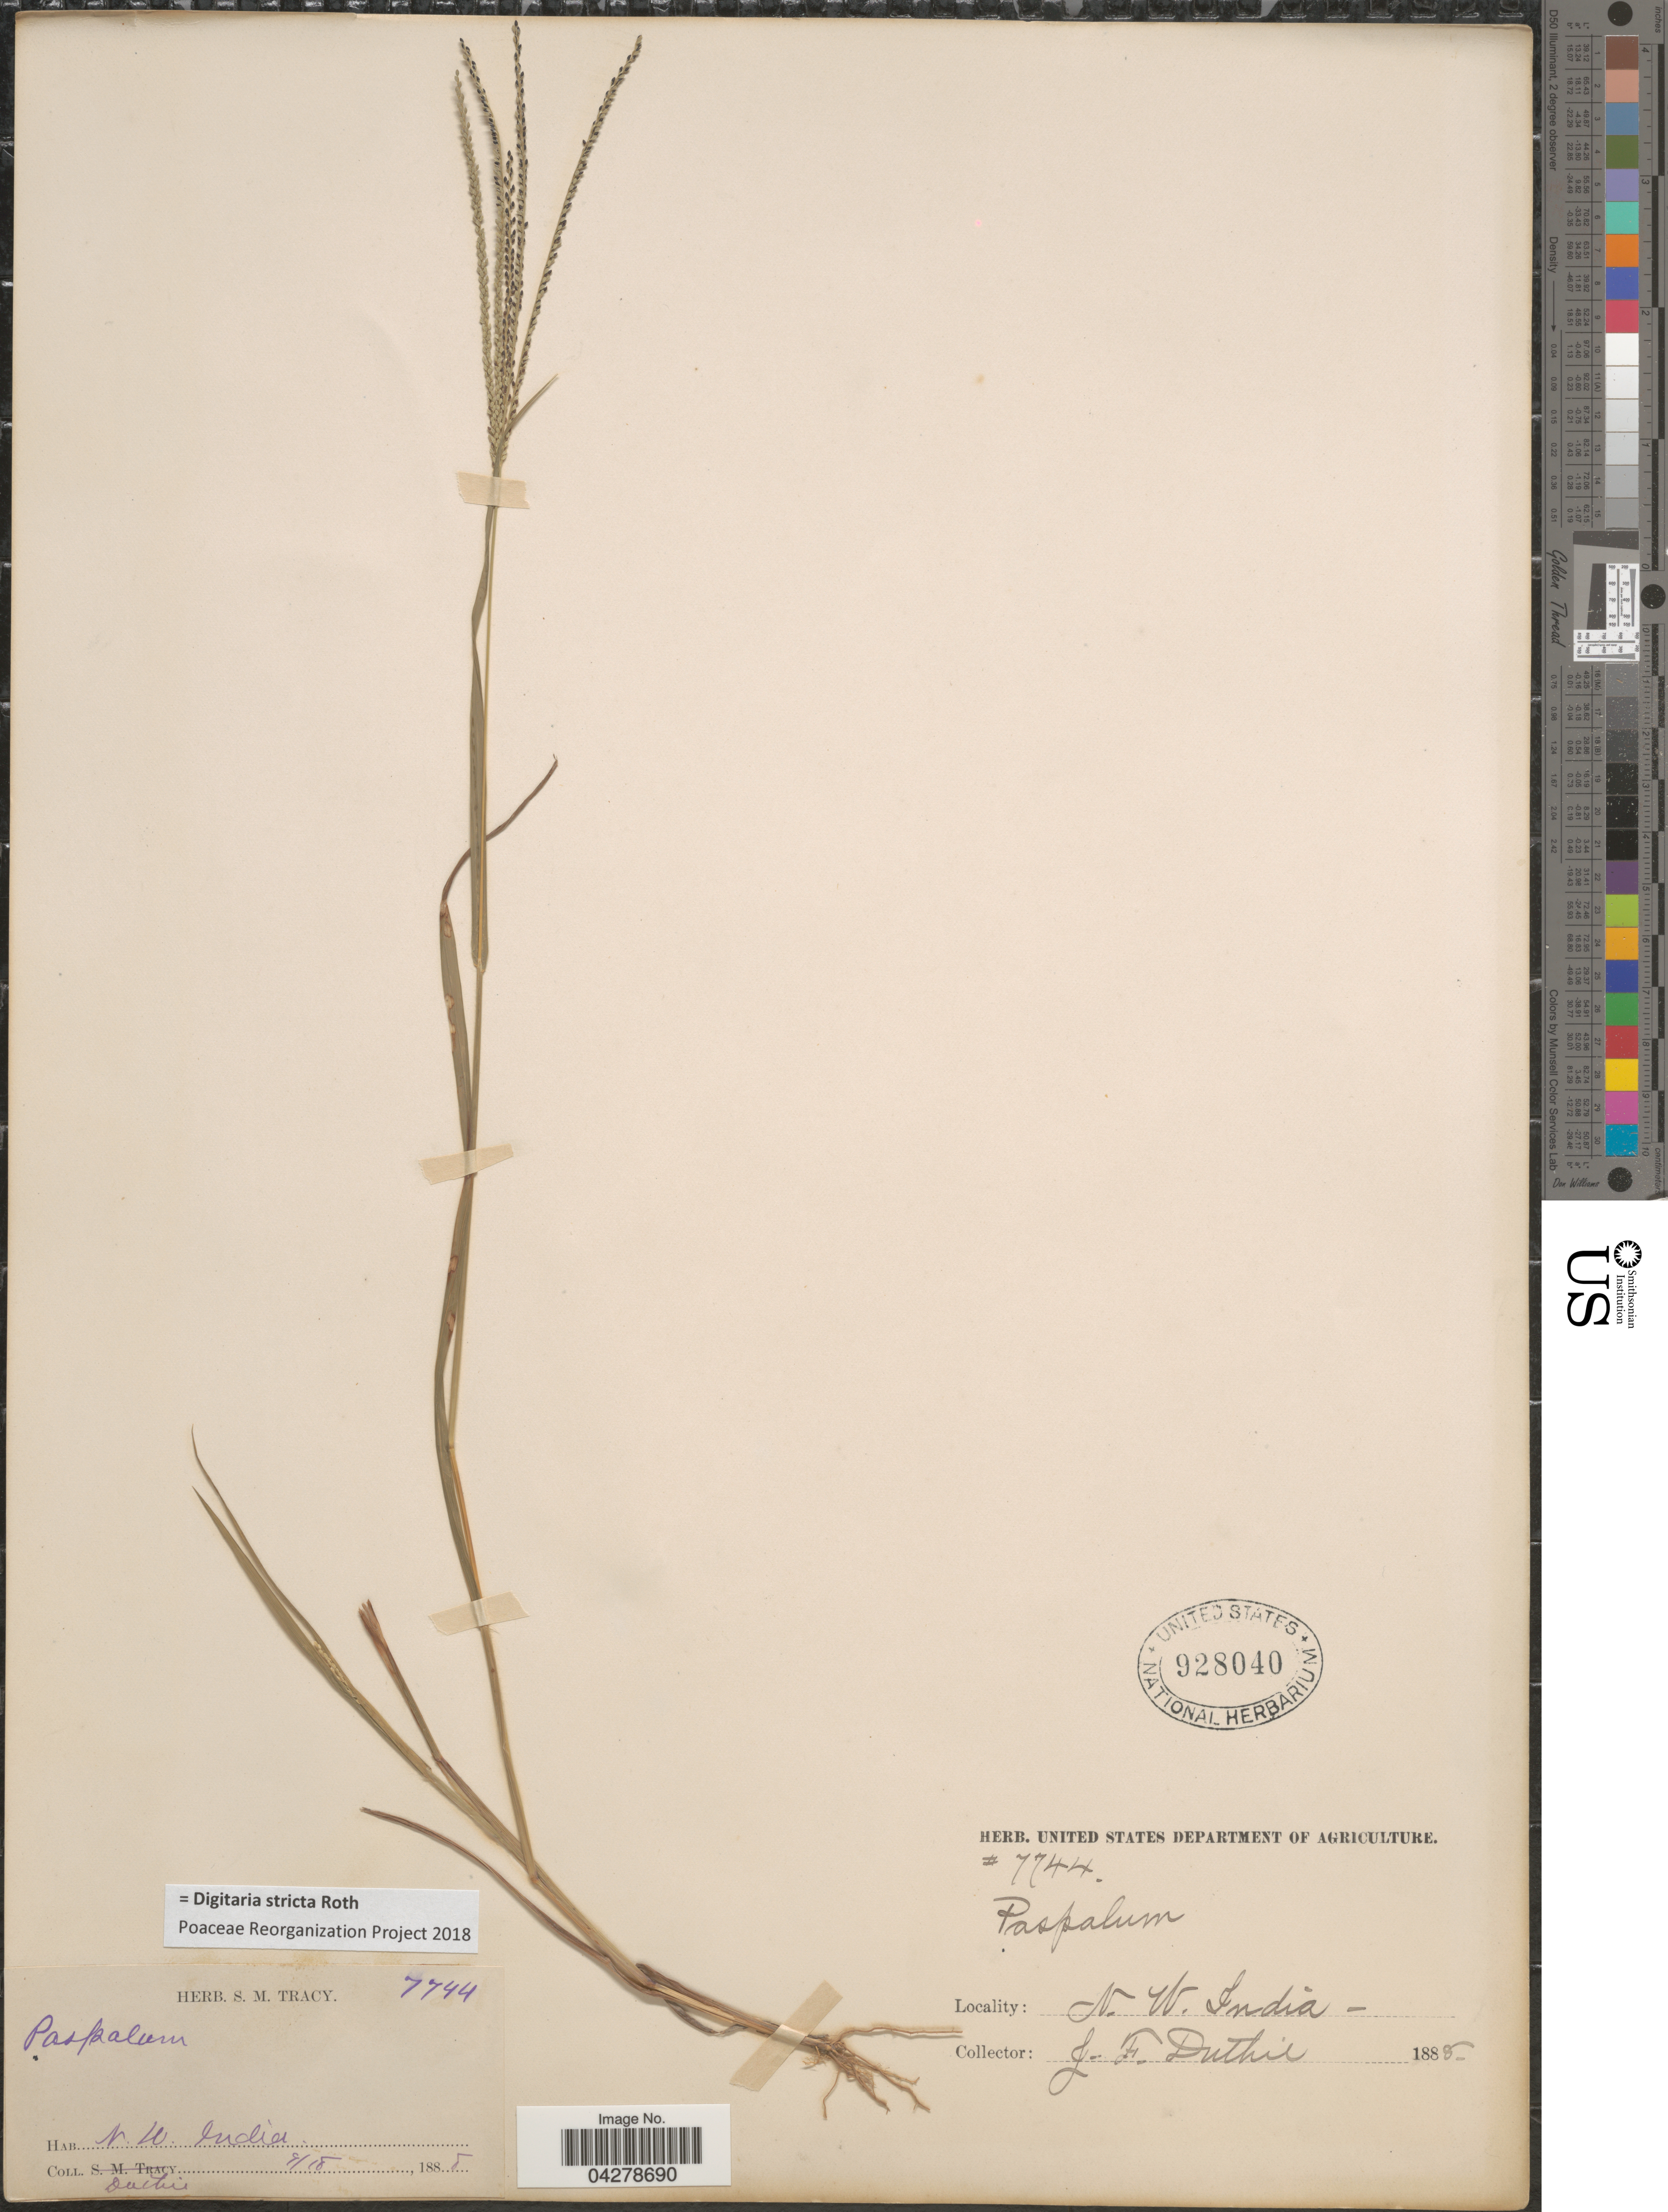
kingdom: Plantae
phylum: Tracheophyta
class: Liliopsida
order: Poales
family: Poaceae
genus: Digitaria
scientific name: Digitaria stricta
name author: Roth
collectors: J. F. Duthie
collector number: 7744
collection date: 1888-09-18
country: India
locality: N.W. India.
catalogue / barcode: US 928040